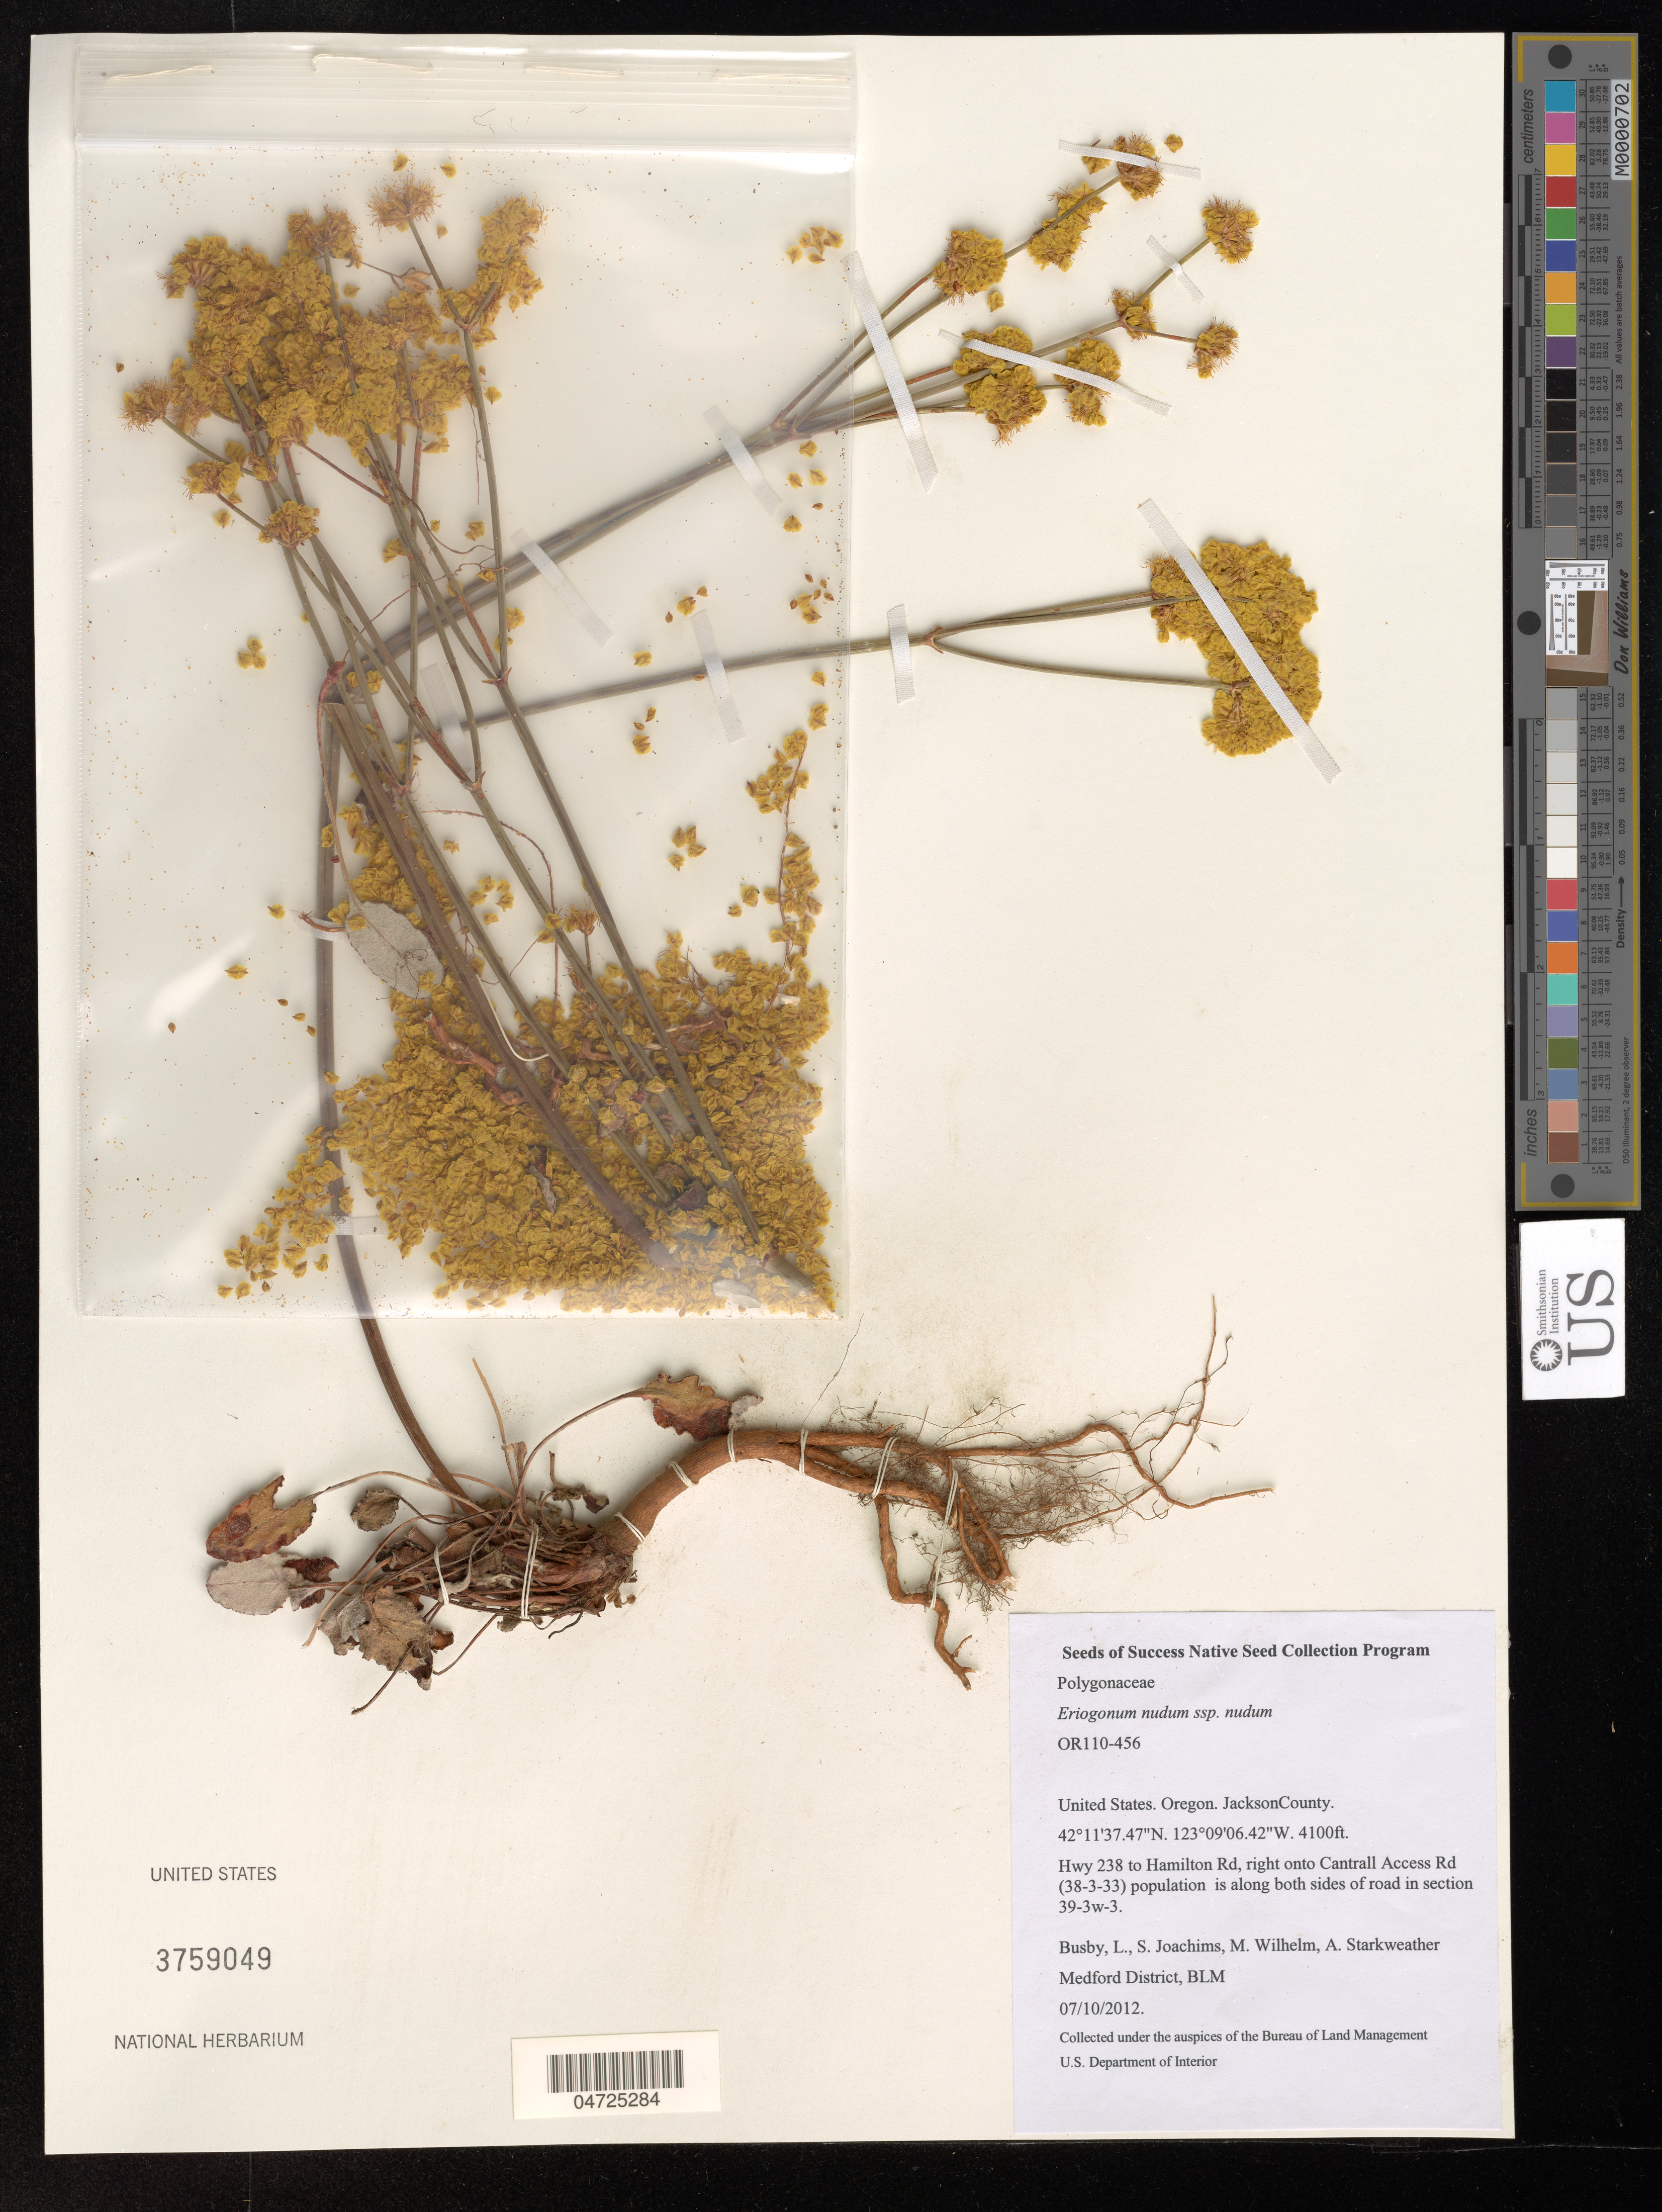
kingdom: Plantae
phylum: Tracheophyta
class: Magnoliopsida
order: Caryophyllales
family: Polygonaceae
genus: Eriogonum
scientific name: Eriogonum nudum subsp. nudum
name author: Douglas ex Benth.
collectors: L. Busby, S. Joachims & A. Starkweather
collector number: OR110-456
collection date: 2012-07-10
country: United States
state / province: Oregon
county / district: Jackson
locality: JacksonCounty. Hwy 238 to Hamilton Rd, right onto Cantrall Access Rd (38-3-33) population is along both sides of road in section 39-3w-3.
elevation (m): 1250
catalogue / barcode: US 3759049